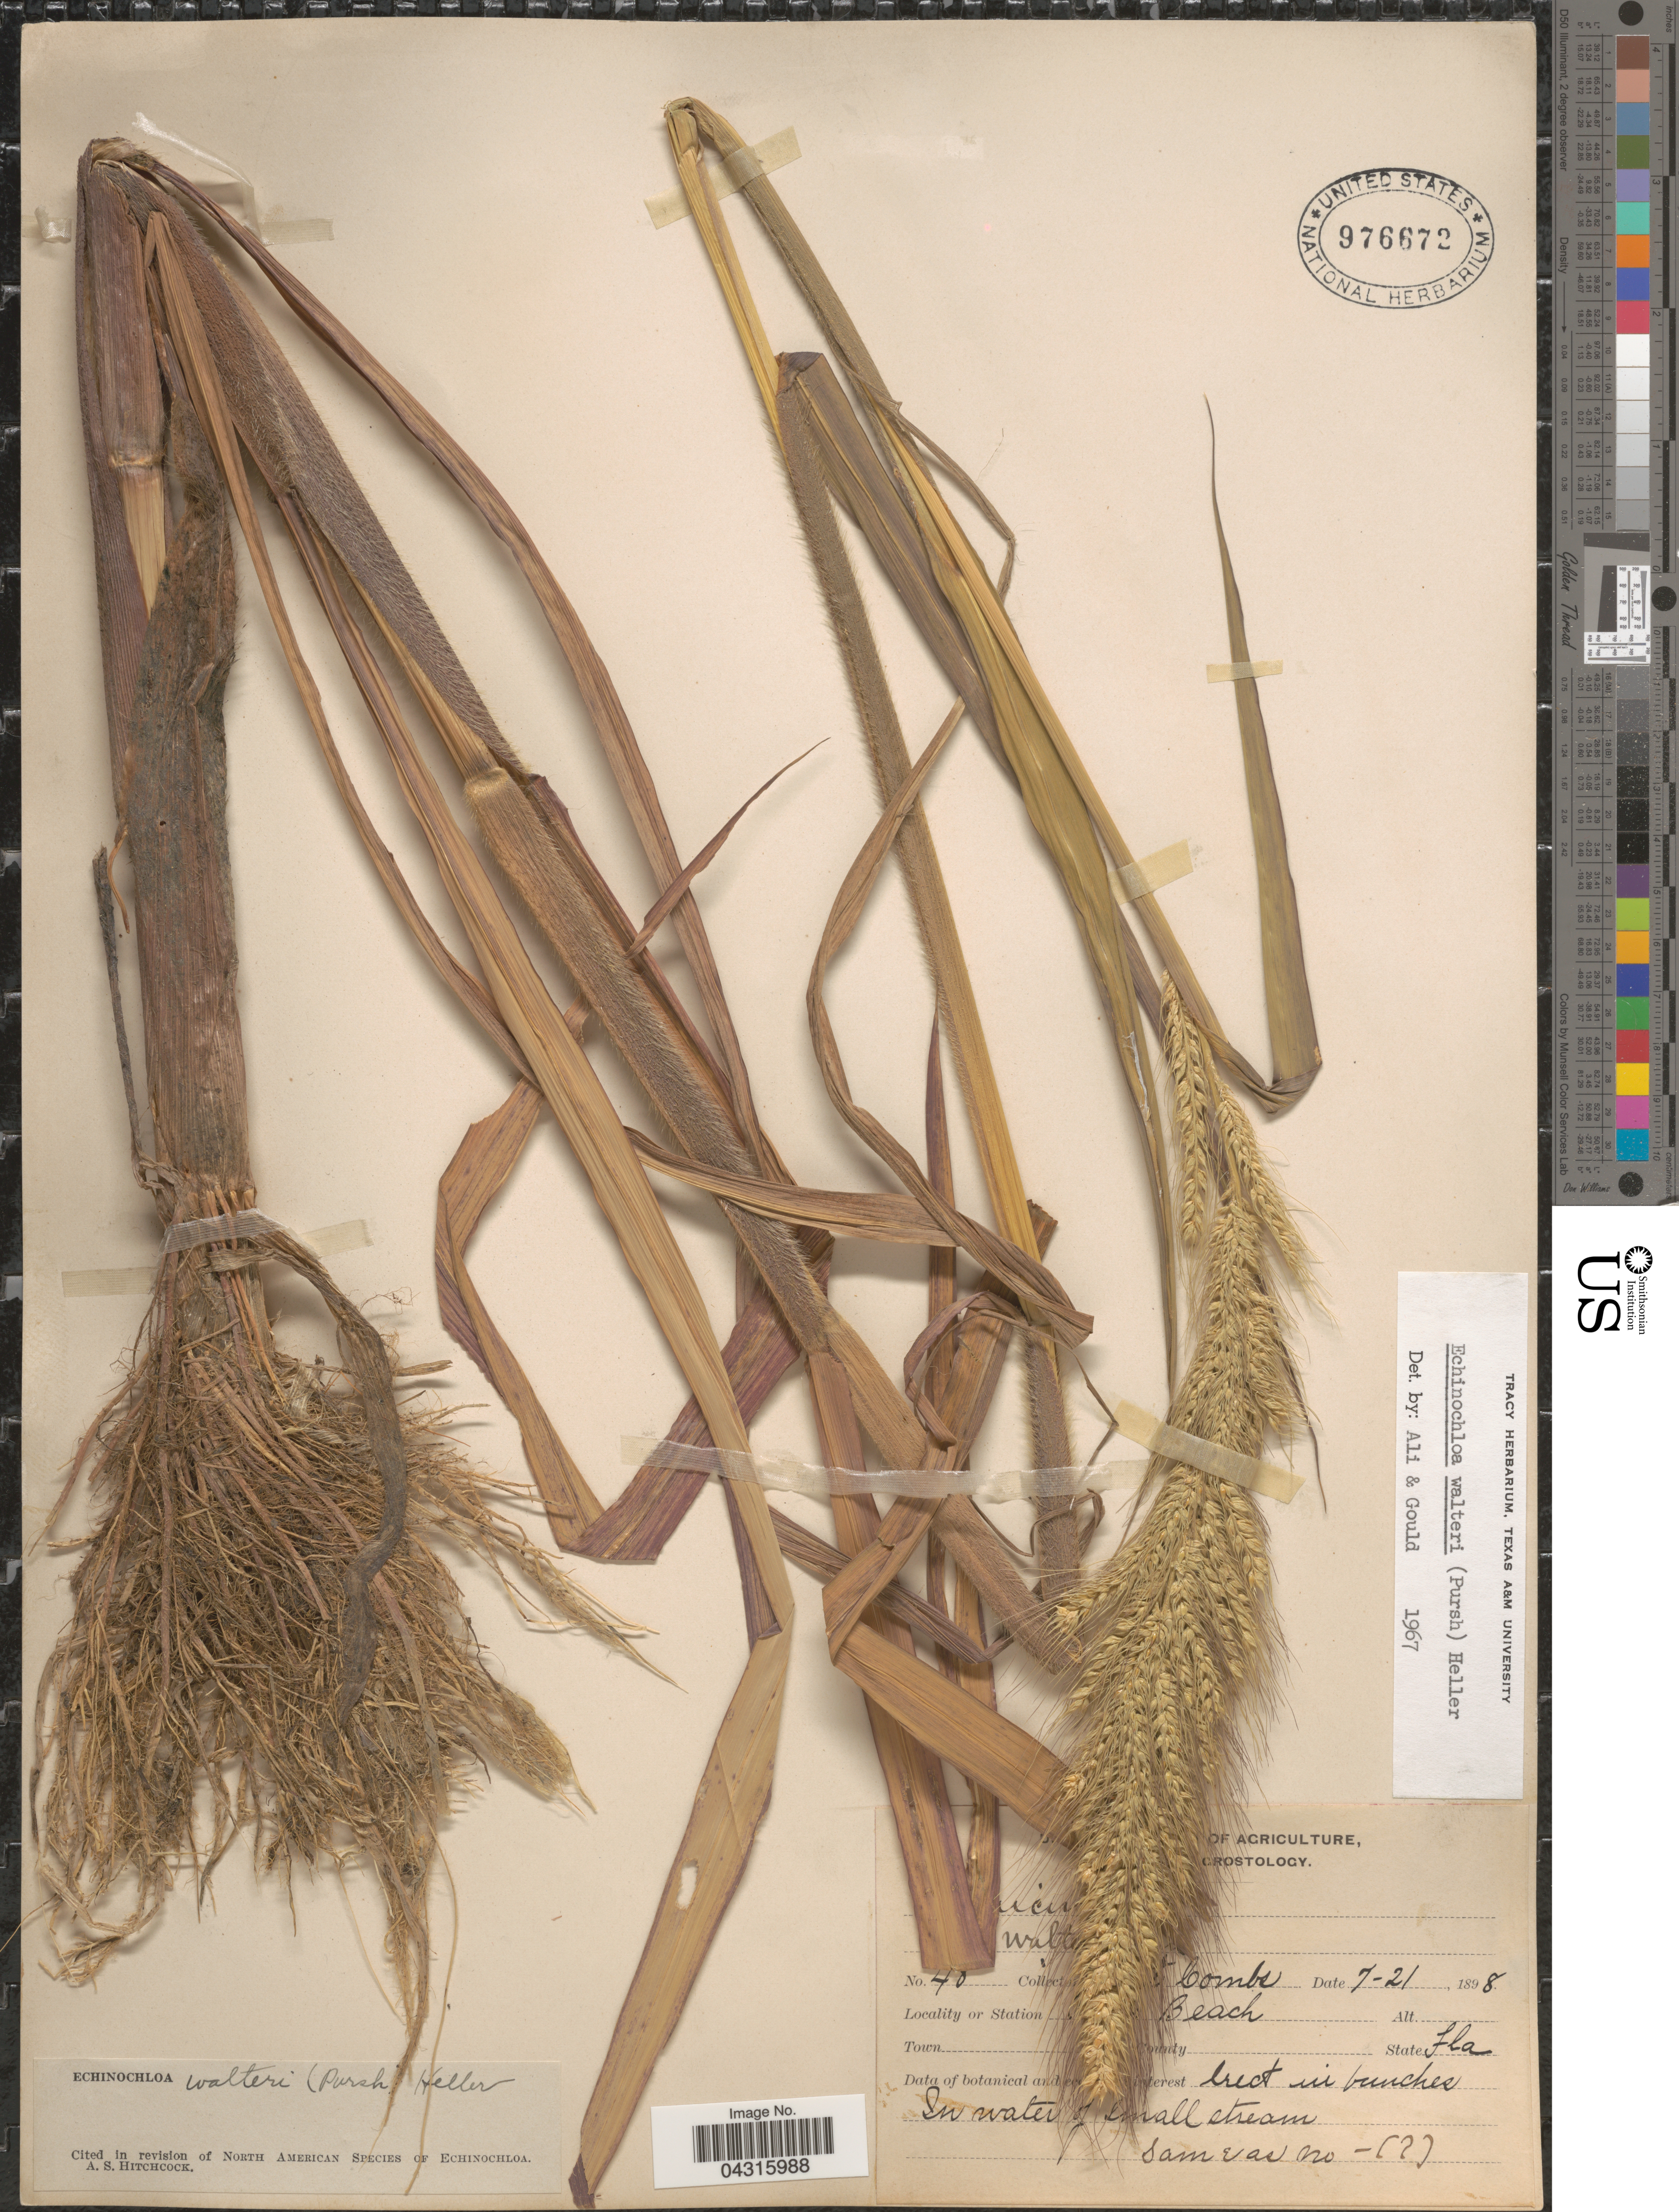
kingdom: Plantae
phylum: Tracheophyta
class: Liliopsida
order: Poales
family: Poaceae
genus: Echinochloa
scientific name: Echinochloa walteri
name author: (Pursh) A. Heller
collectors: -. Combs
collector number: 40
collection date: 1898-07-21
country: United States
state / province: Florida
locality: [illegible text] Beach. In water of small stream.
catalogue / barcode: US 976672